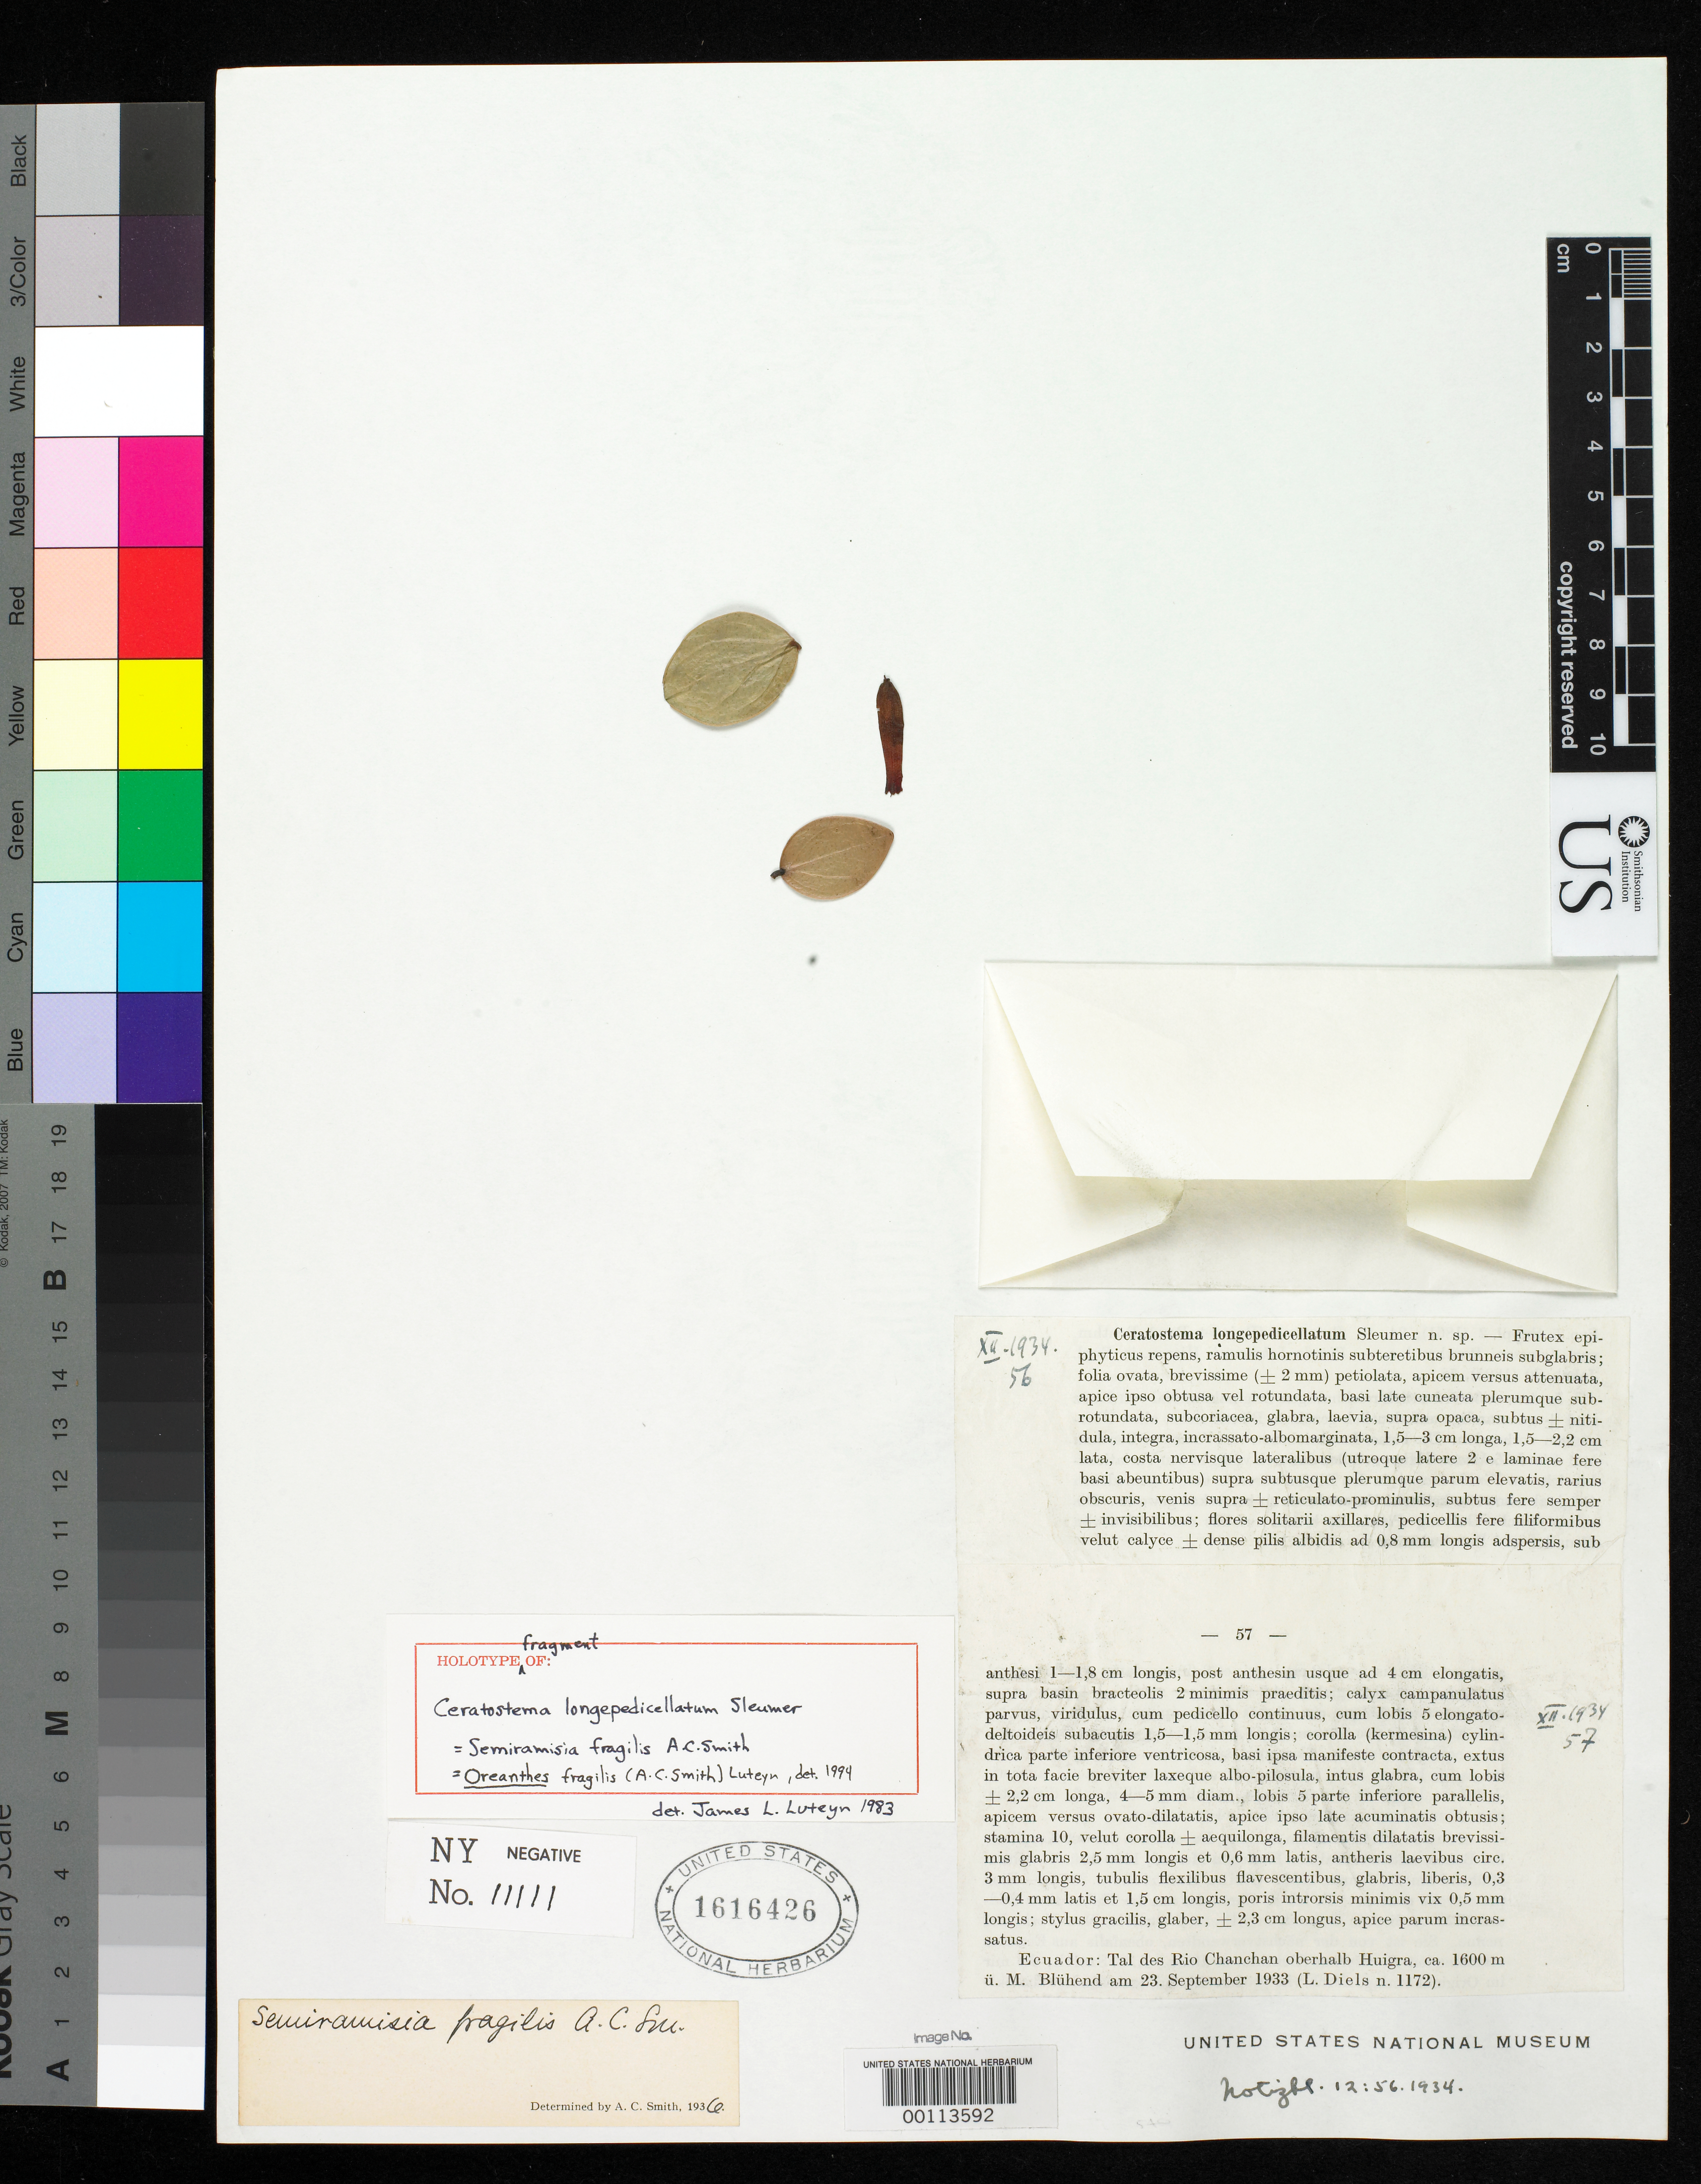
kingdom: Plantae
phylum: Tracheophyta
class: Magnoliopsida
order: Ericales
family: Ericaceae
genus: Ceratostema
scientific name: Ceratostema longepedicellatum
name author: Sleumer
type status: Type Fragment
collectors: F. L. E. Diels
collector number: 1172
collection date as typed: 23 Sep 1933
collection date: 1933-09-23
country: Ecuador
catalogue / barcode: US 1616426